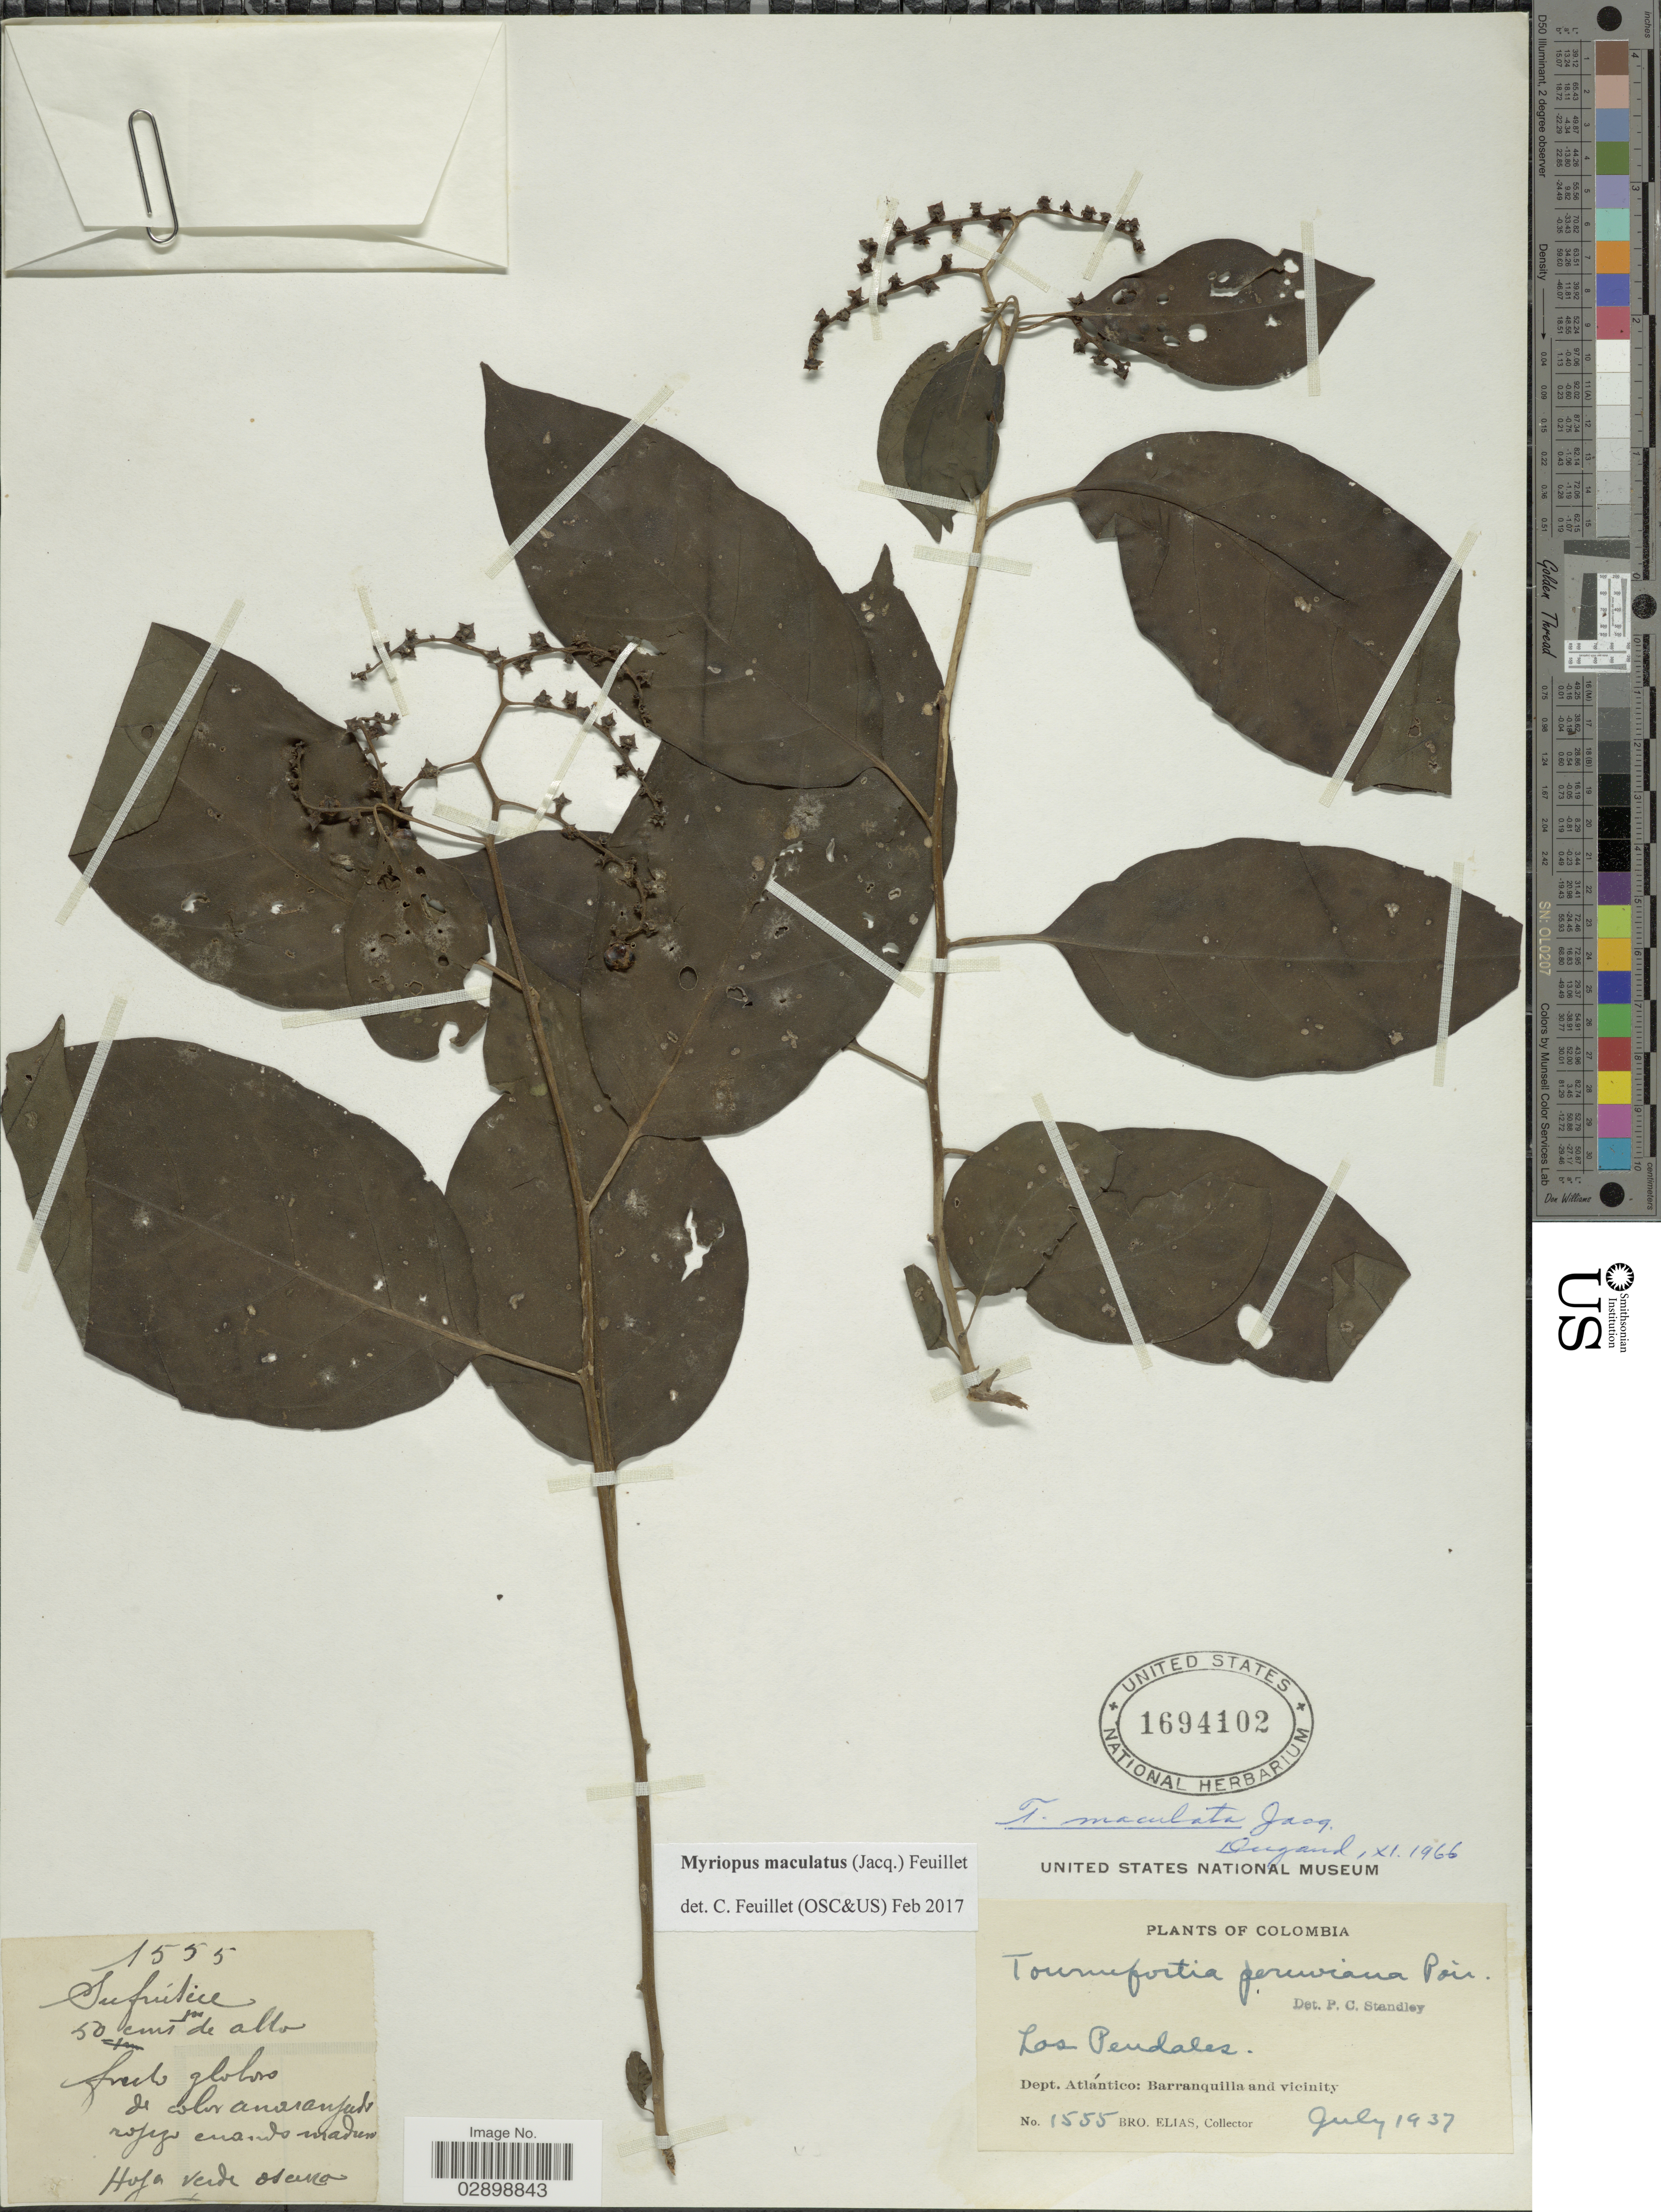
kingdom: Plantae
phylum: Tracheophyta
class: Magnoliopsida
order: Boraginales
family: Heliotropiaceae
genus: Myriopus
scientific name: Myriopus maculatus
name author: (Jacq.) Feuillet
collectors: Bro. Elias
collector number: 1555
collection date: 1937-07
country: Colombia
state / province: Atlántico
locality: Los Pendales. Dept. Atlántico: Barranquilla and vicinity.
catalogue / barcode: US 1694102